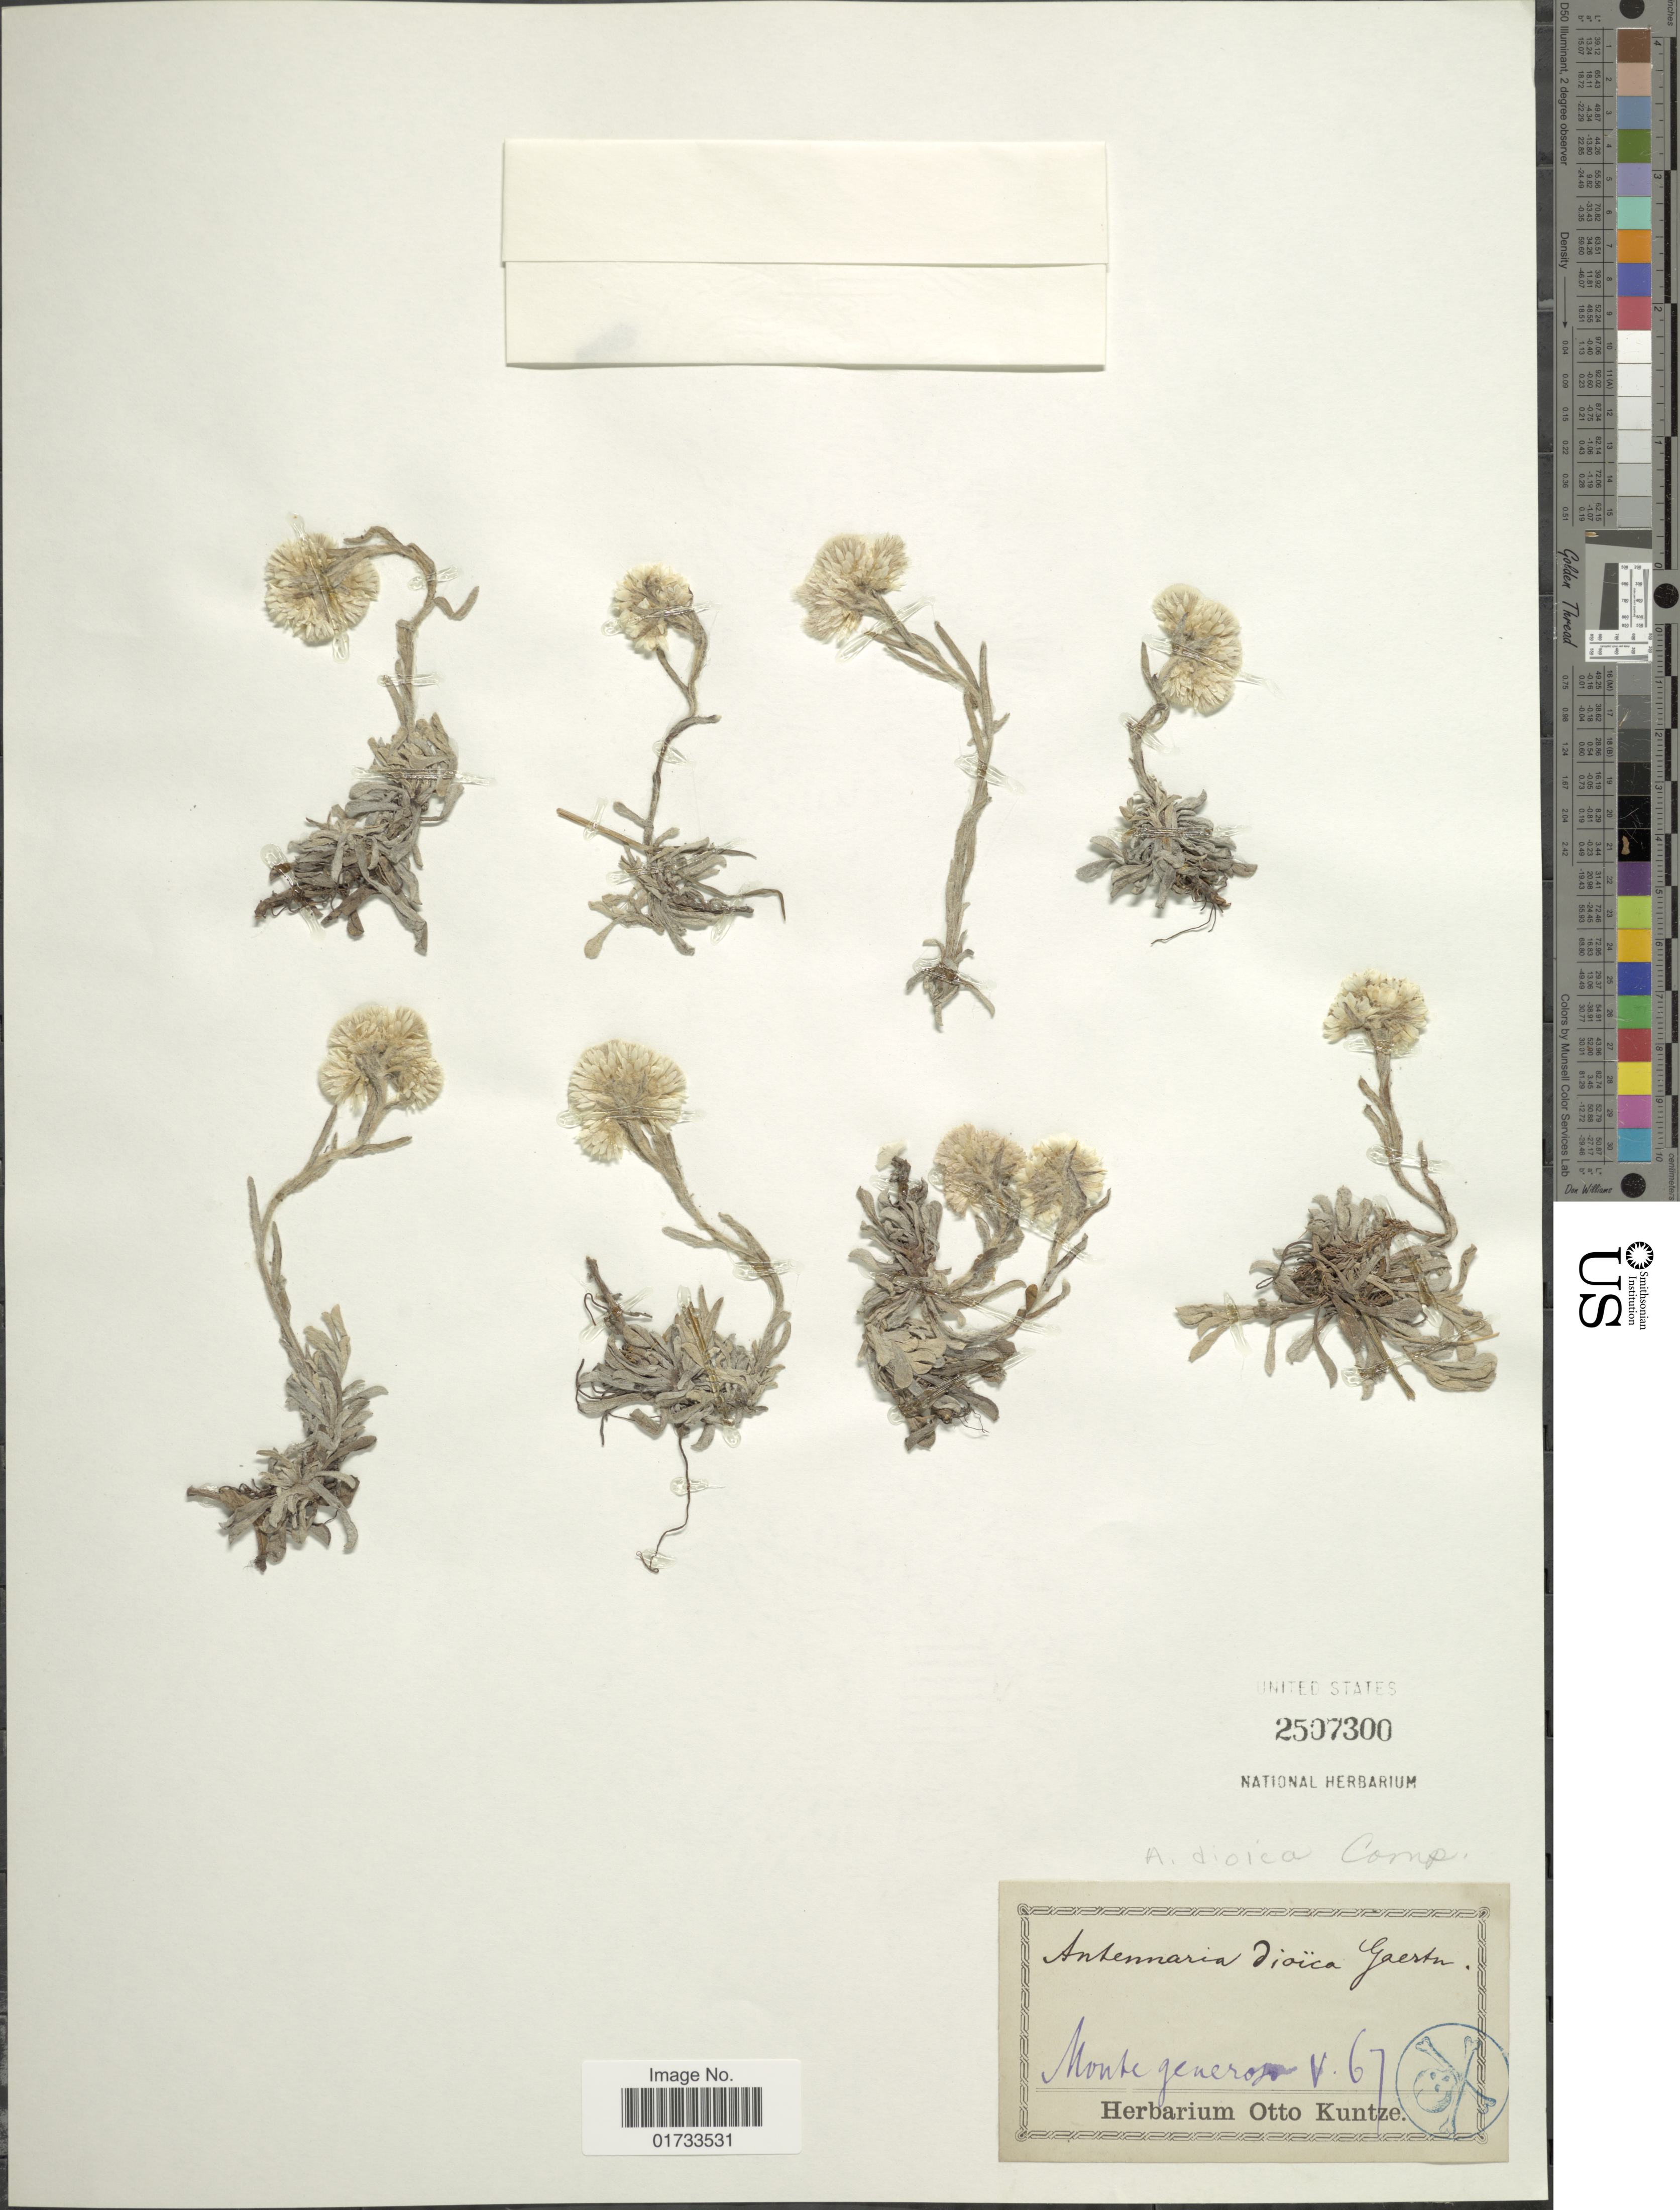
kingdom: Plantae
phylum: Tracheophyta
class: Magnoliopsida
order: Asterales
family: Asteraceae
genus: Antennaria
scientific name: Antennaria dioica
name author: (L.) Gaertn.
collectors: ex herb. Otto Kuntze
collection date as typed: Transcribed d/m/y: /5/67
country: Switzerland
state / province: Ticino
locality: Monte generoso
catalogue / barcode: US 2507300